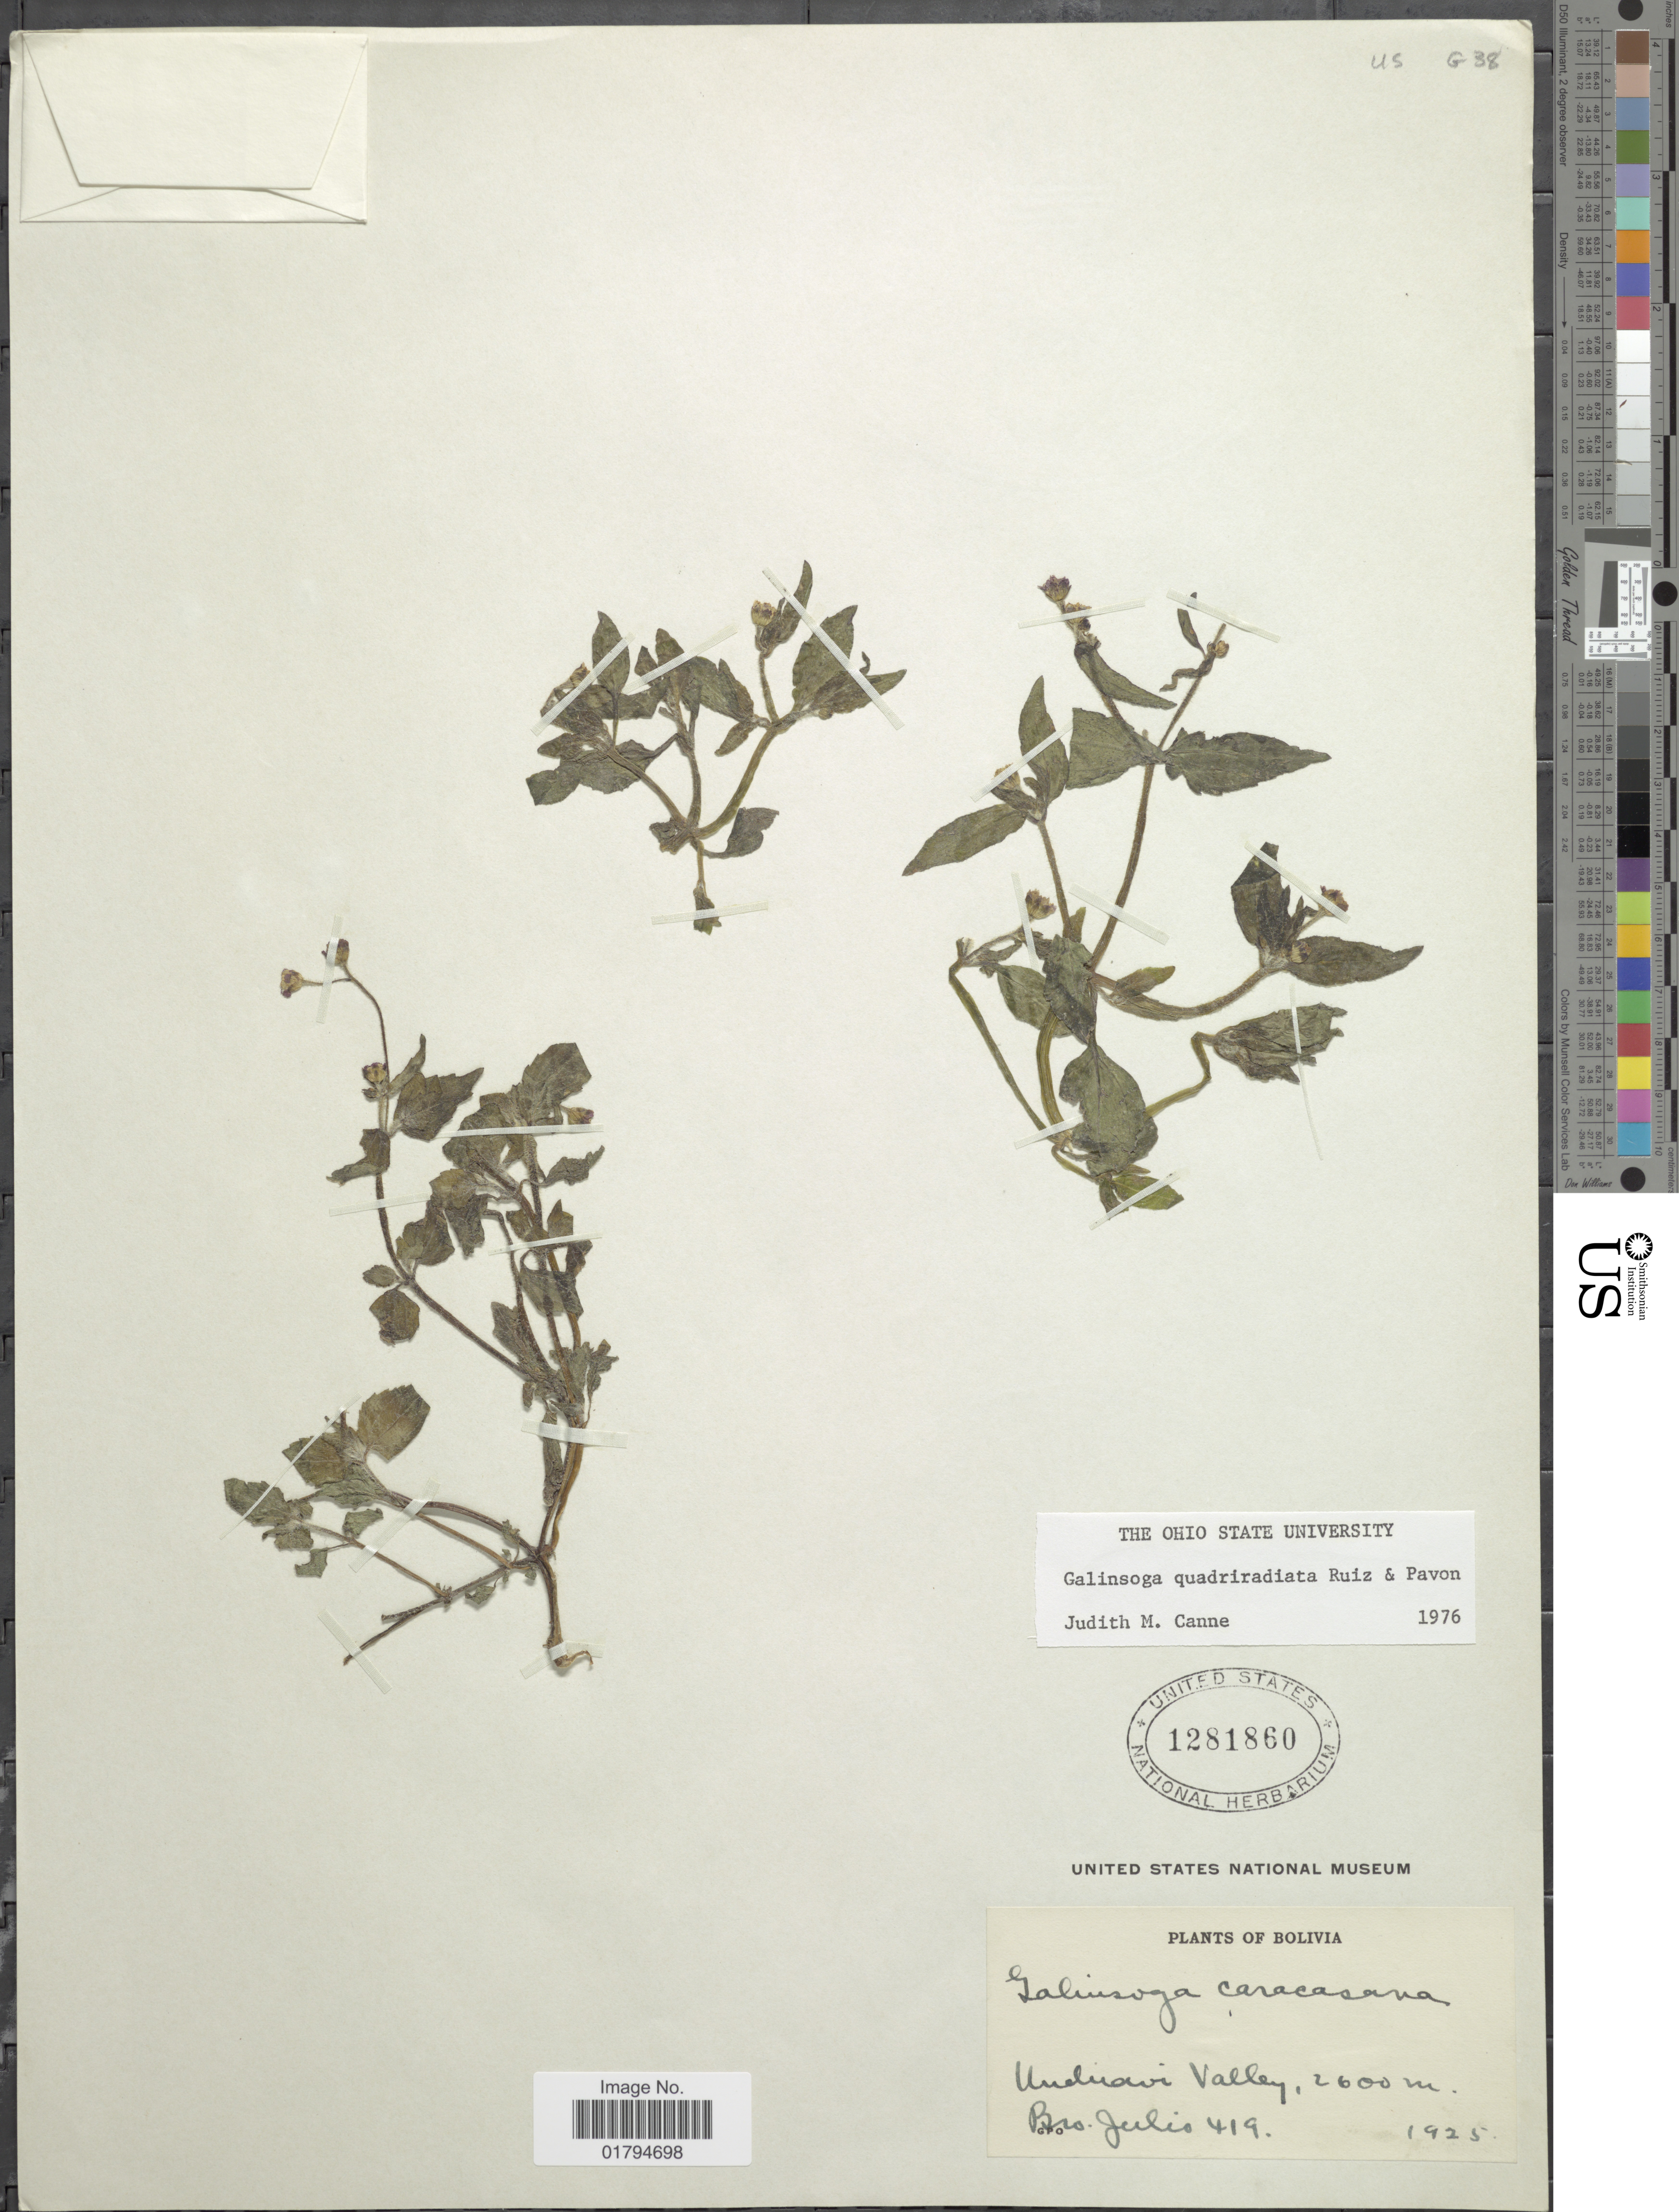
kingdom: Plantae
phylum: Tracheophyta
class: Magnoliopsida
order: Asterales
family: Asteraceae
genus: Galinsoga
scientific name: Galinsoga quadriradiata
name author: Ruiz & Pav.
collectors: Bro. Julio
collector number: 419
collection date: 1925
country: Bolivia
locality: Unduavi Valley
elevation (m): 2600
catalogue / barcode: US 1281860